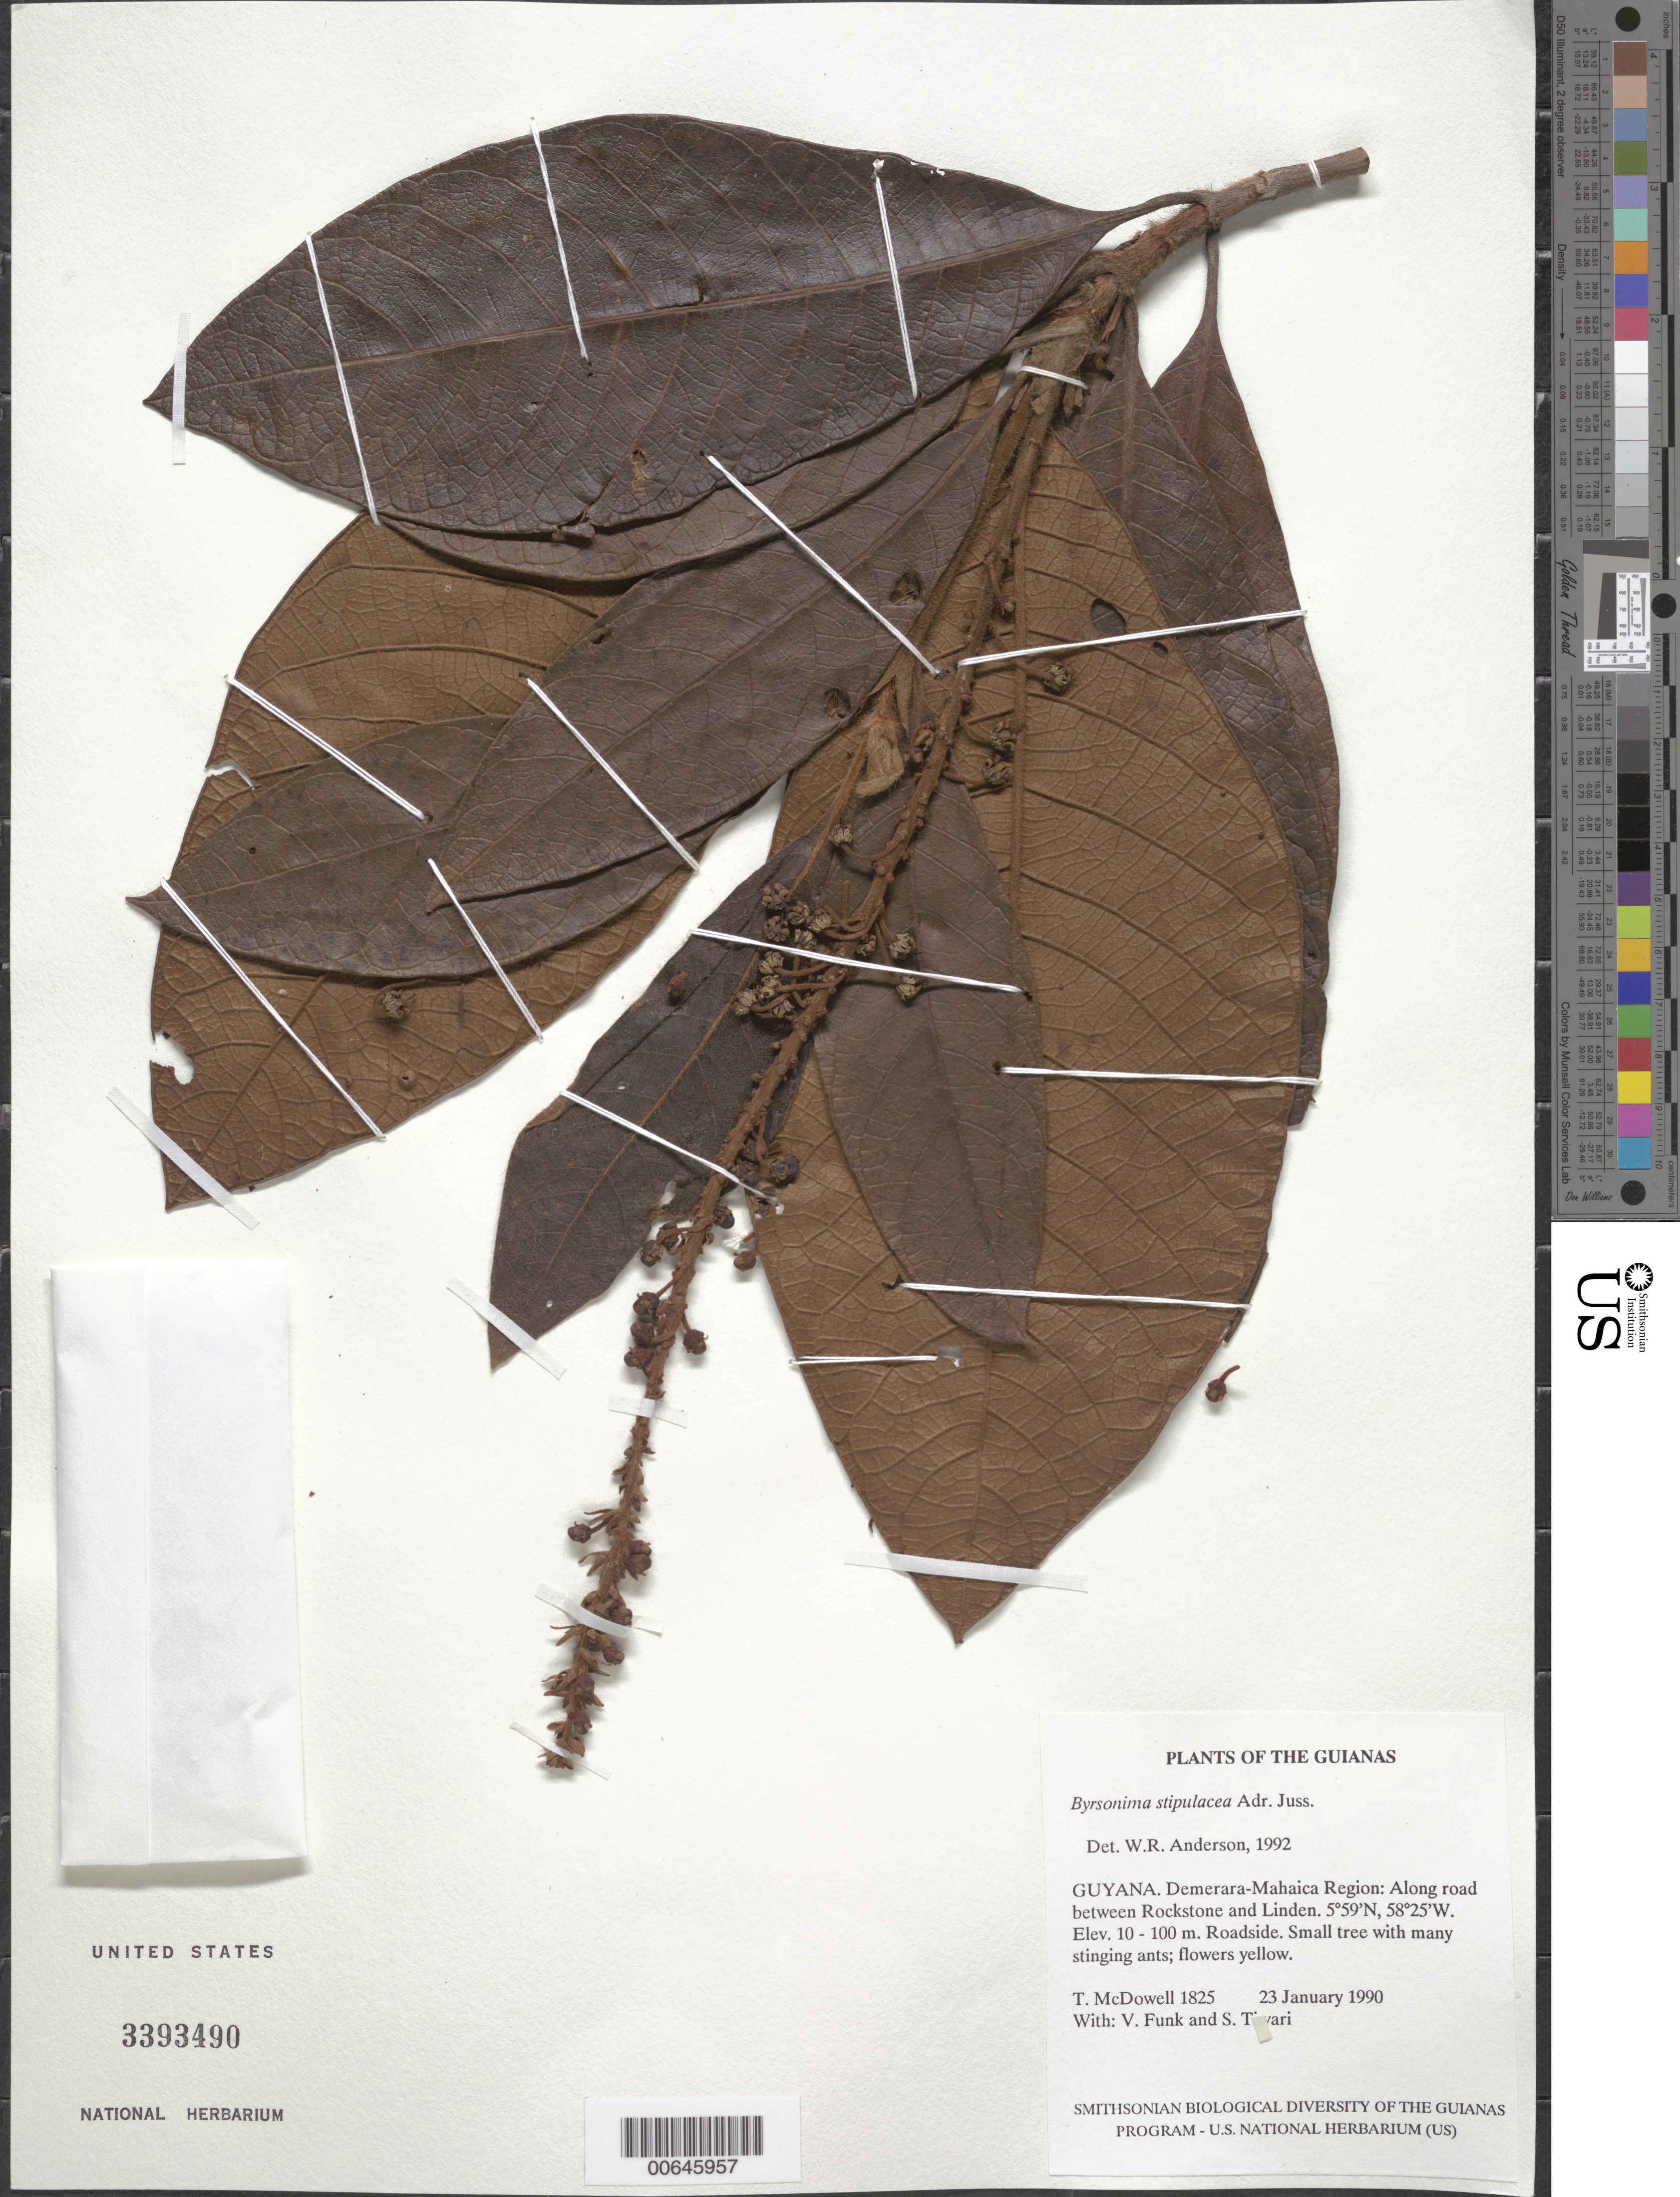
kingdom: Plantae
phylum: Tracheophyta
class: Magnoliopsida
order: Malpighiales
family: Malpighiaceae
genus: Byrsonima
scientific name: Byrsonima stipulacea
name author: A. Juss.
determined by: Anderson, W. R., (MICH), University of Michigan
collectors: T. McDowell, V. Funk & S. Tiwari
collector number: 1825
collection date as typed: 23 January 1990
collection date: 1990-01-23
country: Guyana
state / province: Demerara-Mahaica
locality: Along road between Rockstone and Linden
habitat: Roadside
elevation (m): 10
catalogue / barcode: US 3393490